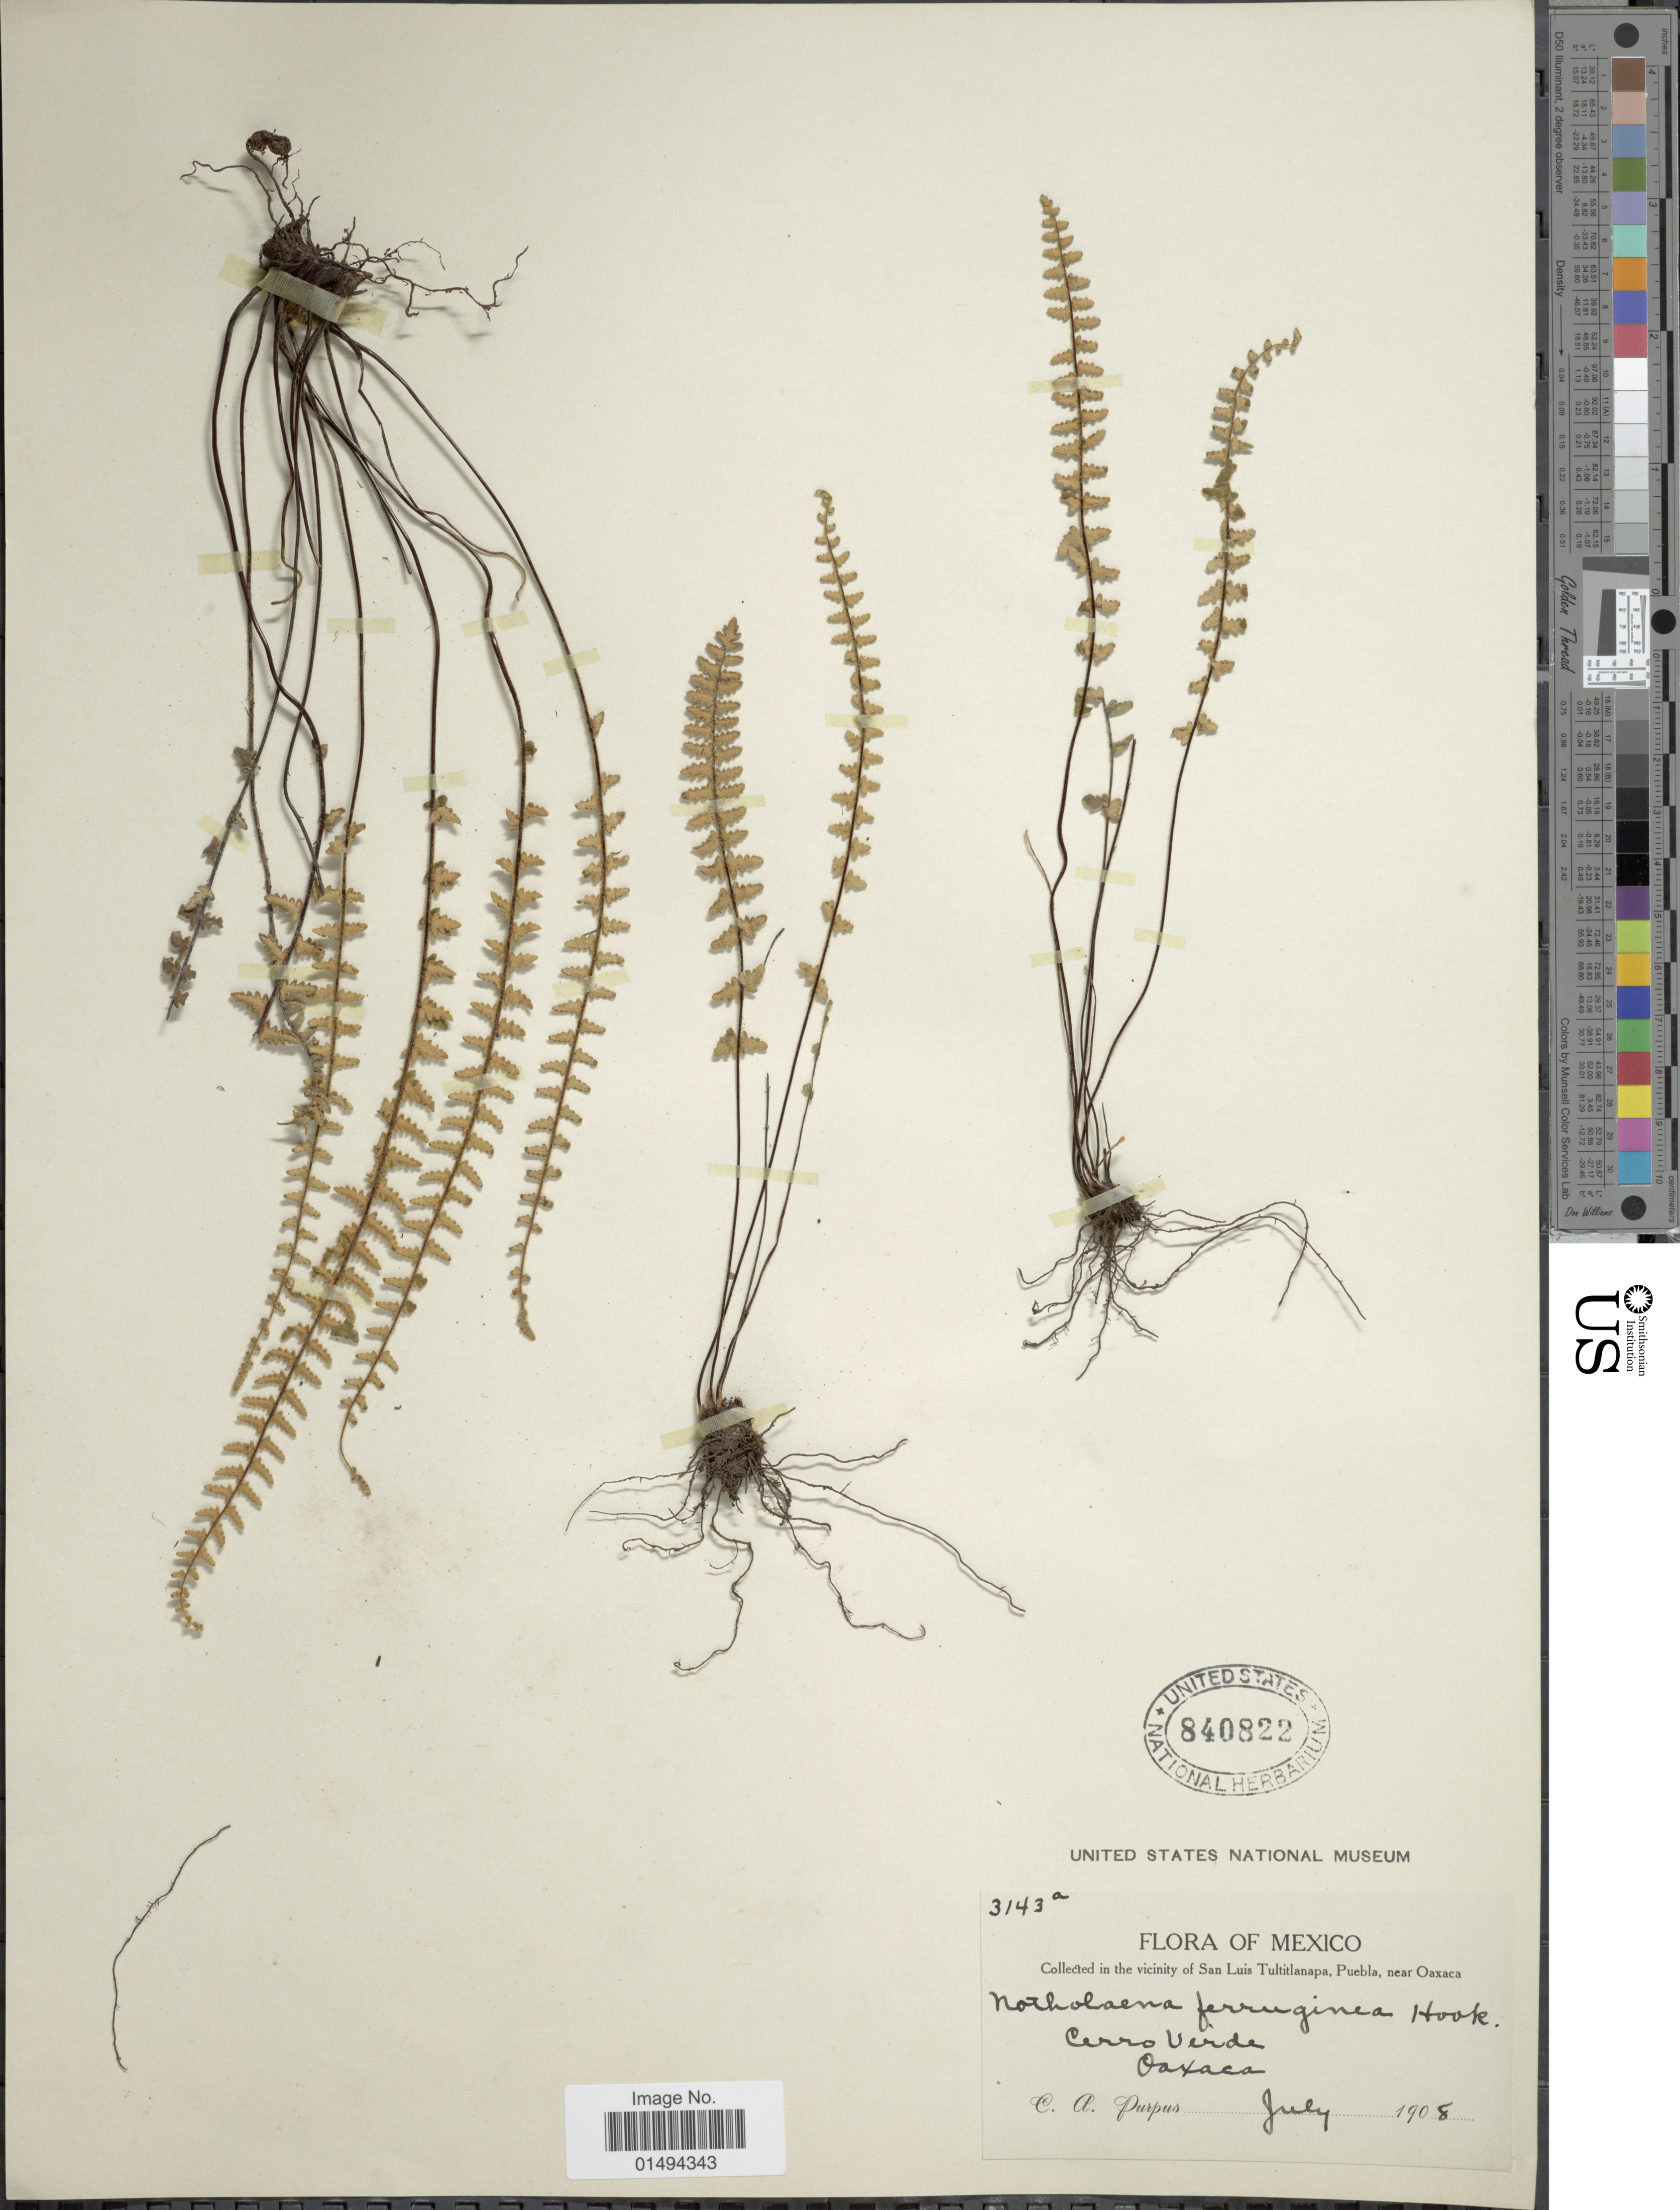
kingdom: Plantae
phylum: Tracheophyta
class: Polypodiopsida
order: Polypodiales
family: Pteridaceae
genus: Myriopteris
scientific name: Myriopteris aurea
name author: (Poir.) Grusz & Windham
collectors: C. A. Purpus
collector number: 3143a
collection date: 1908-07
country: Mexico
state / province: Oaxaca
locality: Collected in the vicinity of San Luis Tultitlanapa, Puebla, near Oaxaca, cerro Verde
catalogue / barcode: US 840822